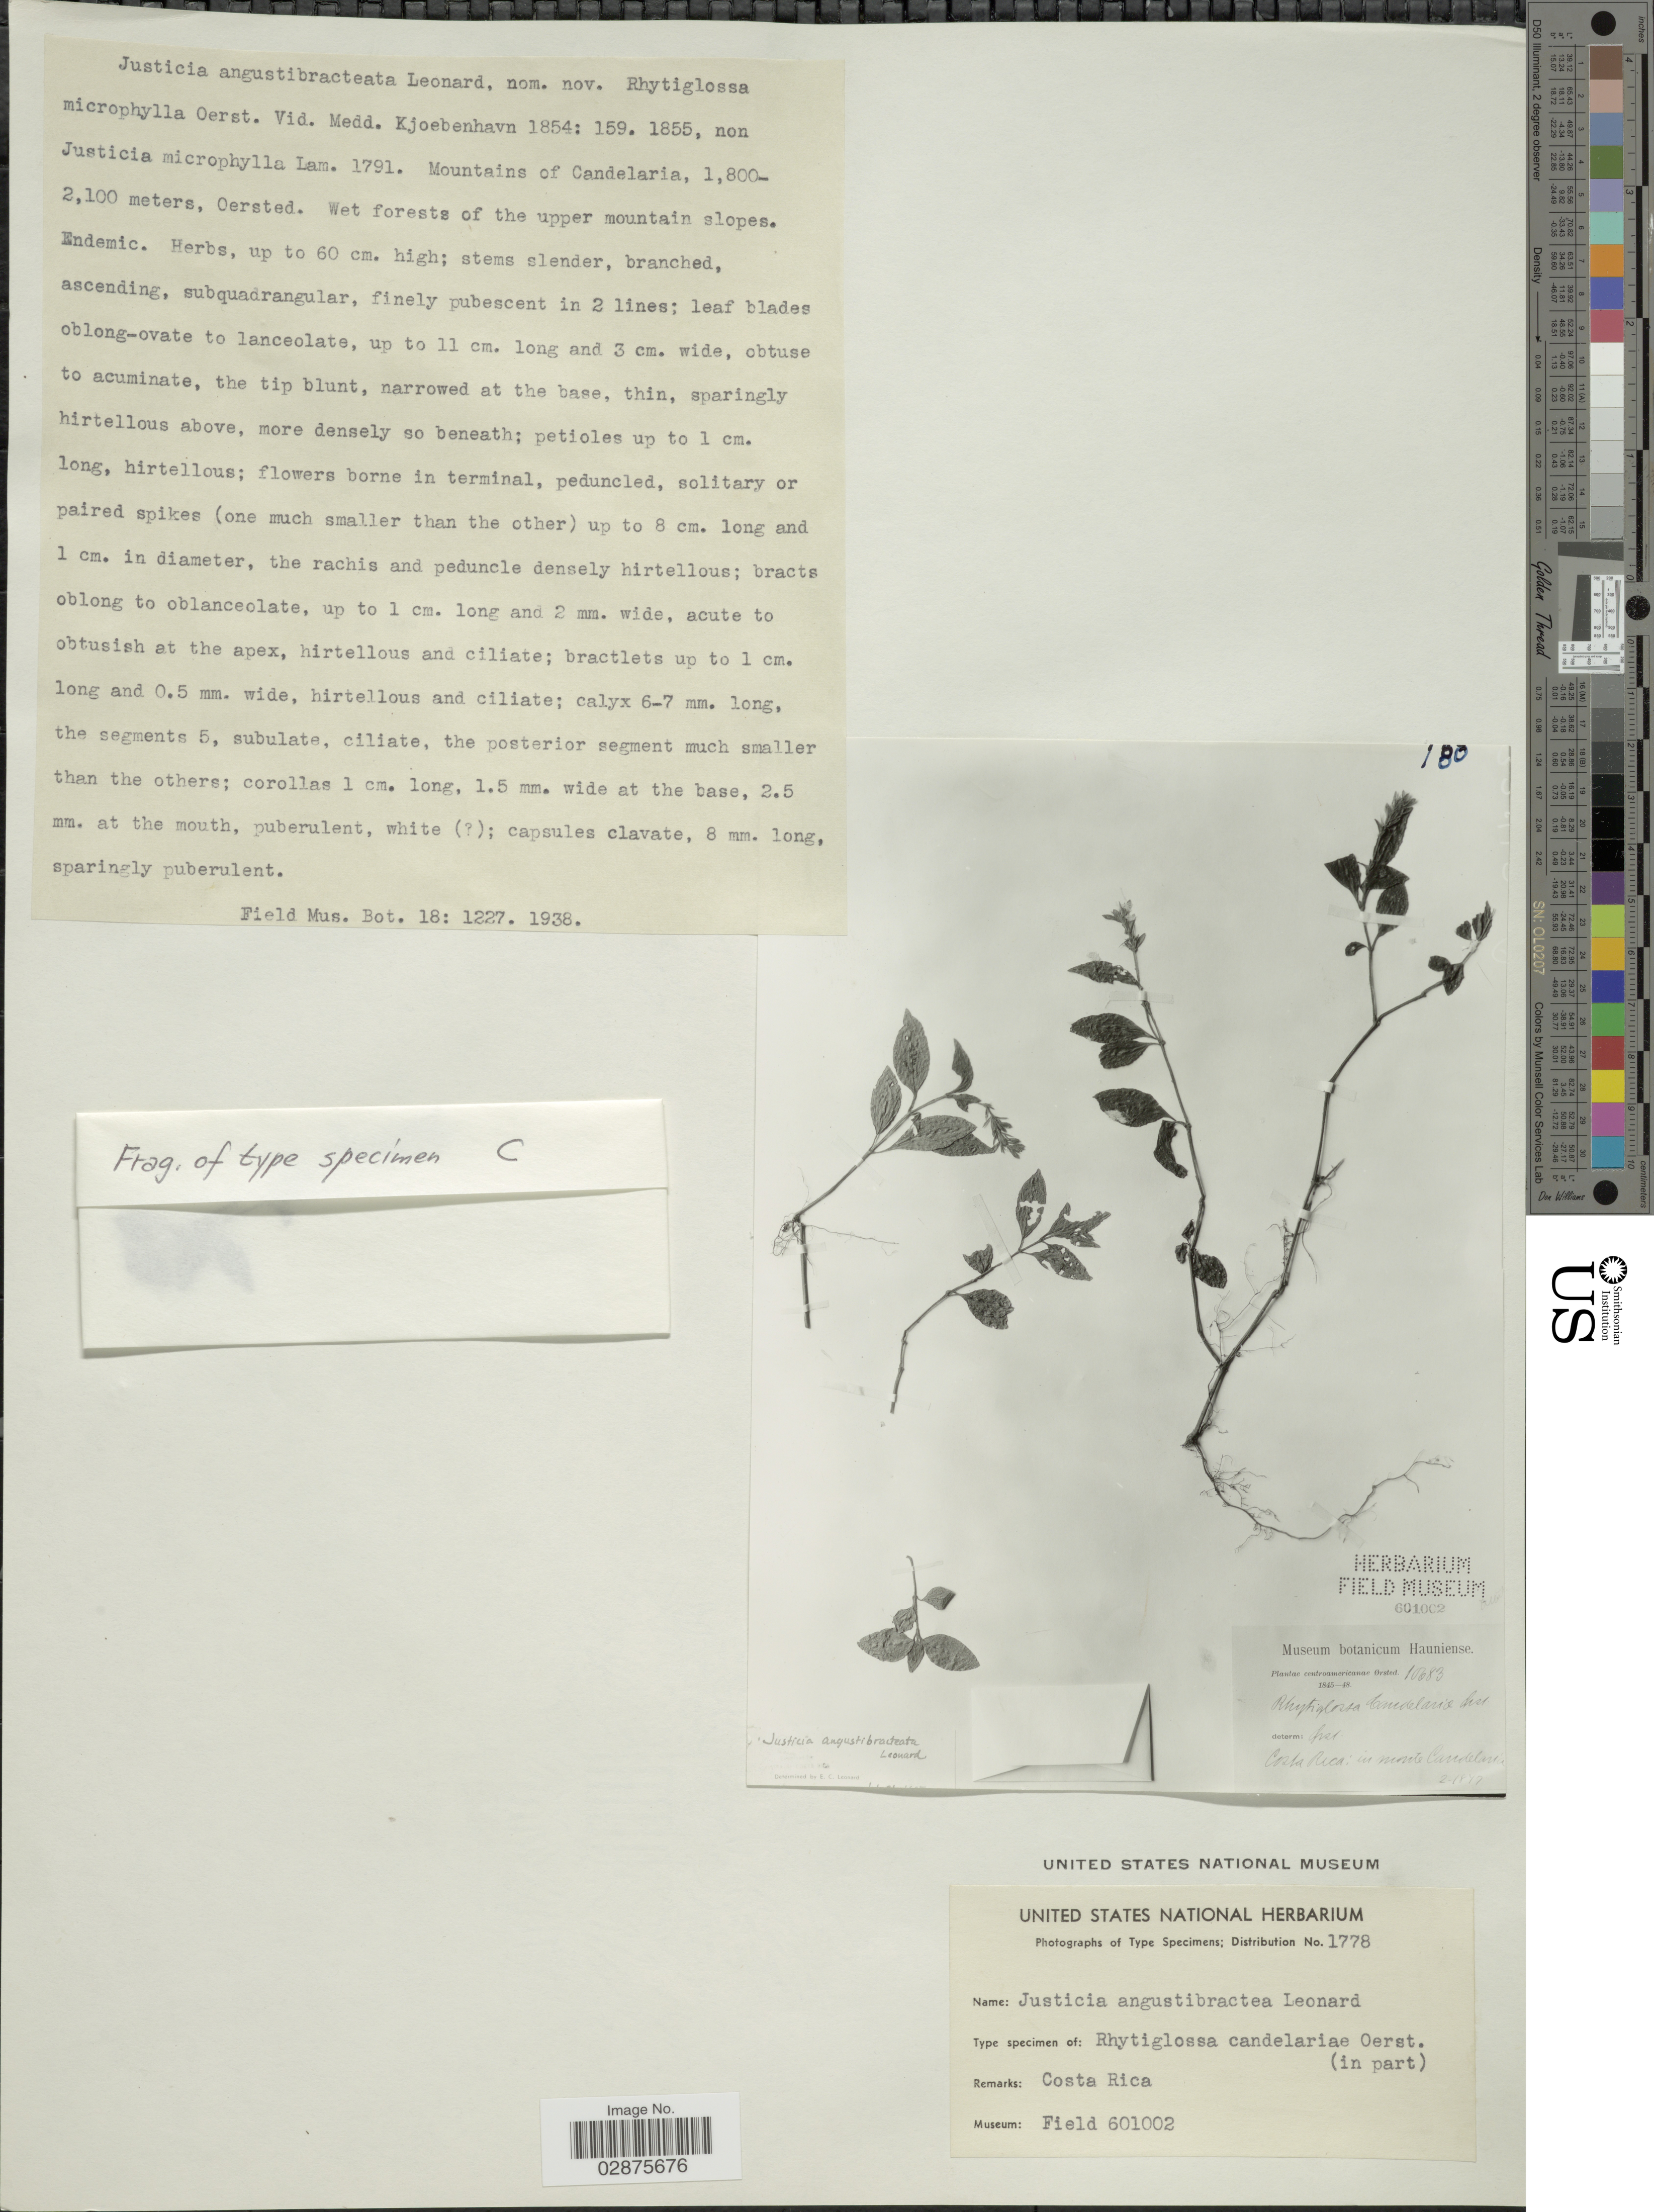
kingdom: Plantae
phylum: Tracheophyta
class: Magnoliopsida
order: Lamiales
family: Acanthaceae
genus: Justicia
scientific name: Justicia angustibracteata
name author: Leonard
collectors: Ørsted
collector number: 10683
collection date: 1845/1848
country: Costa Rica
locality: In monte Candelaria.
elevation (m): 1800